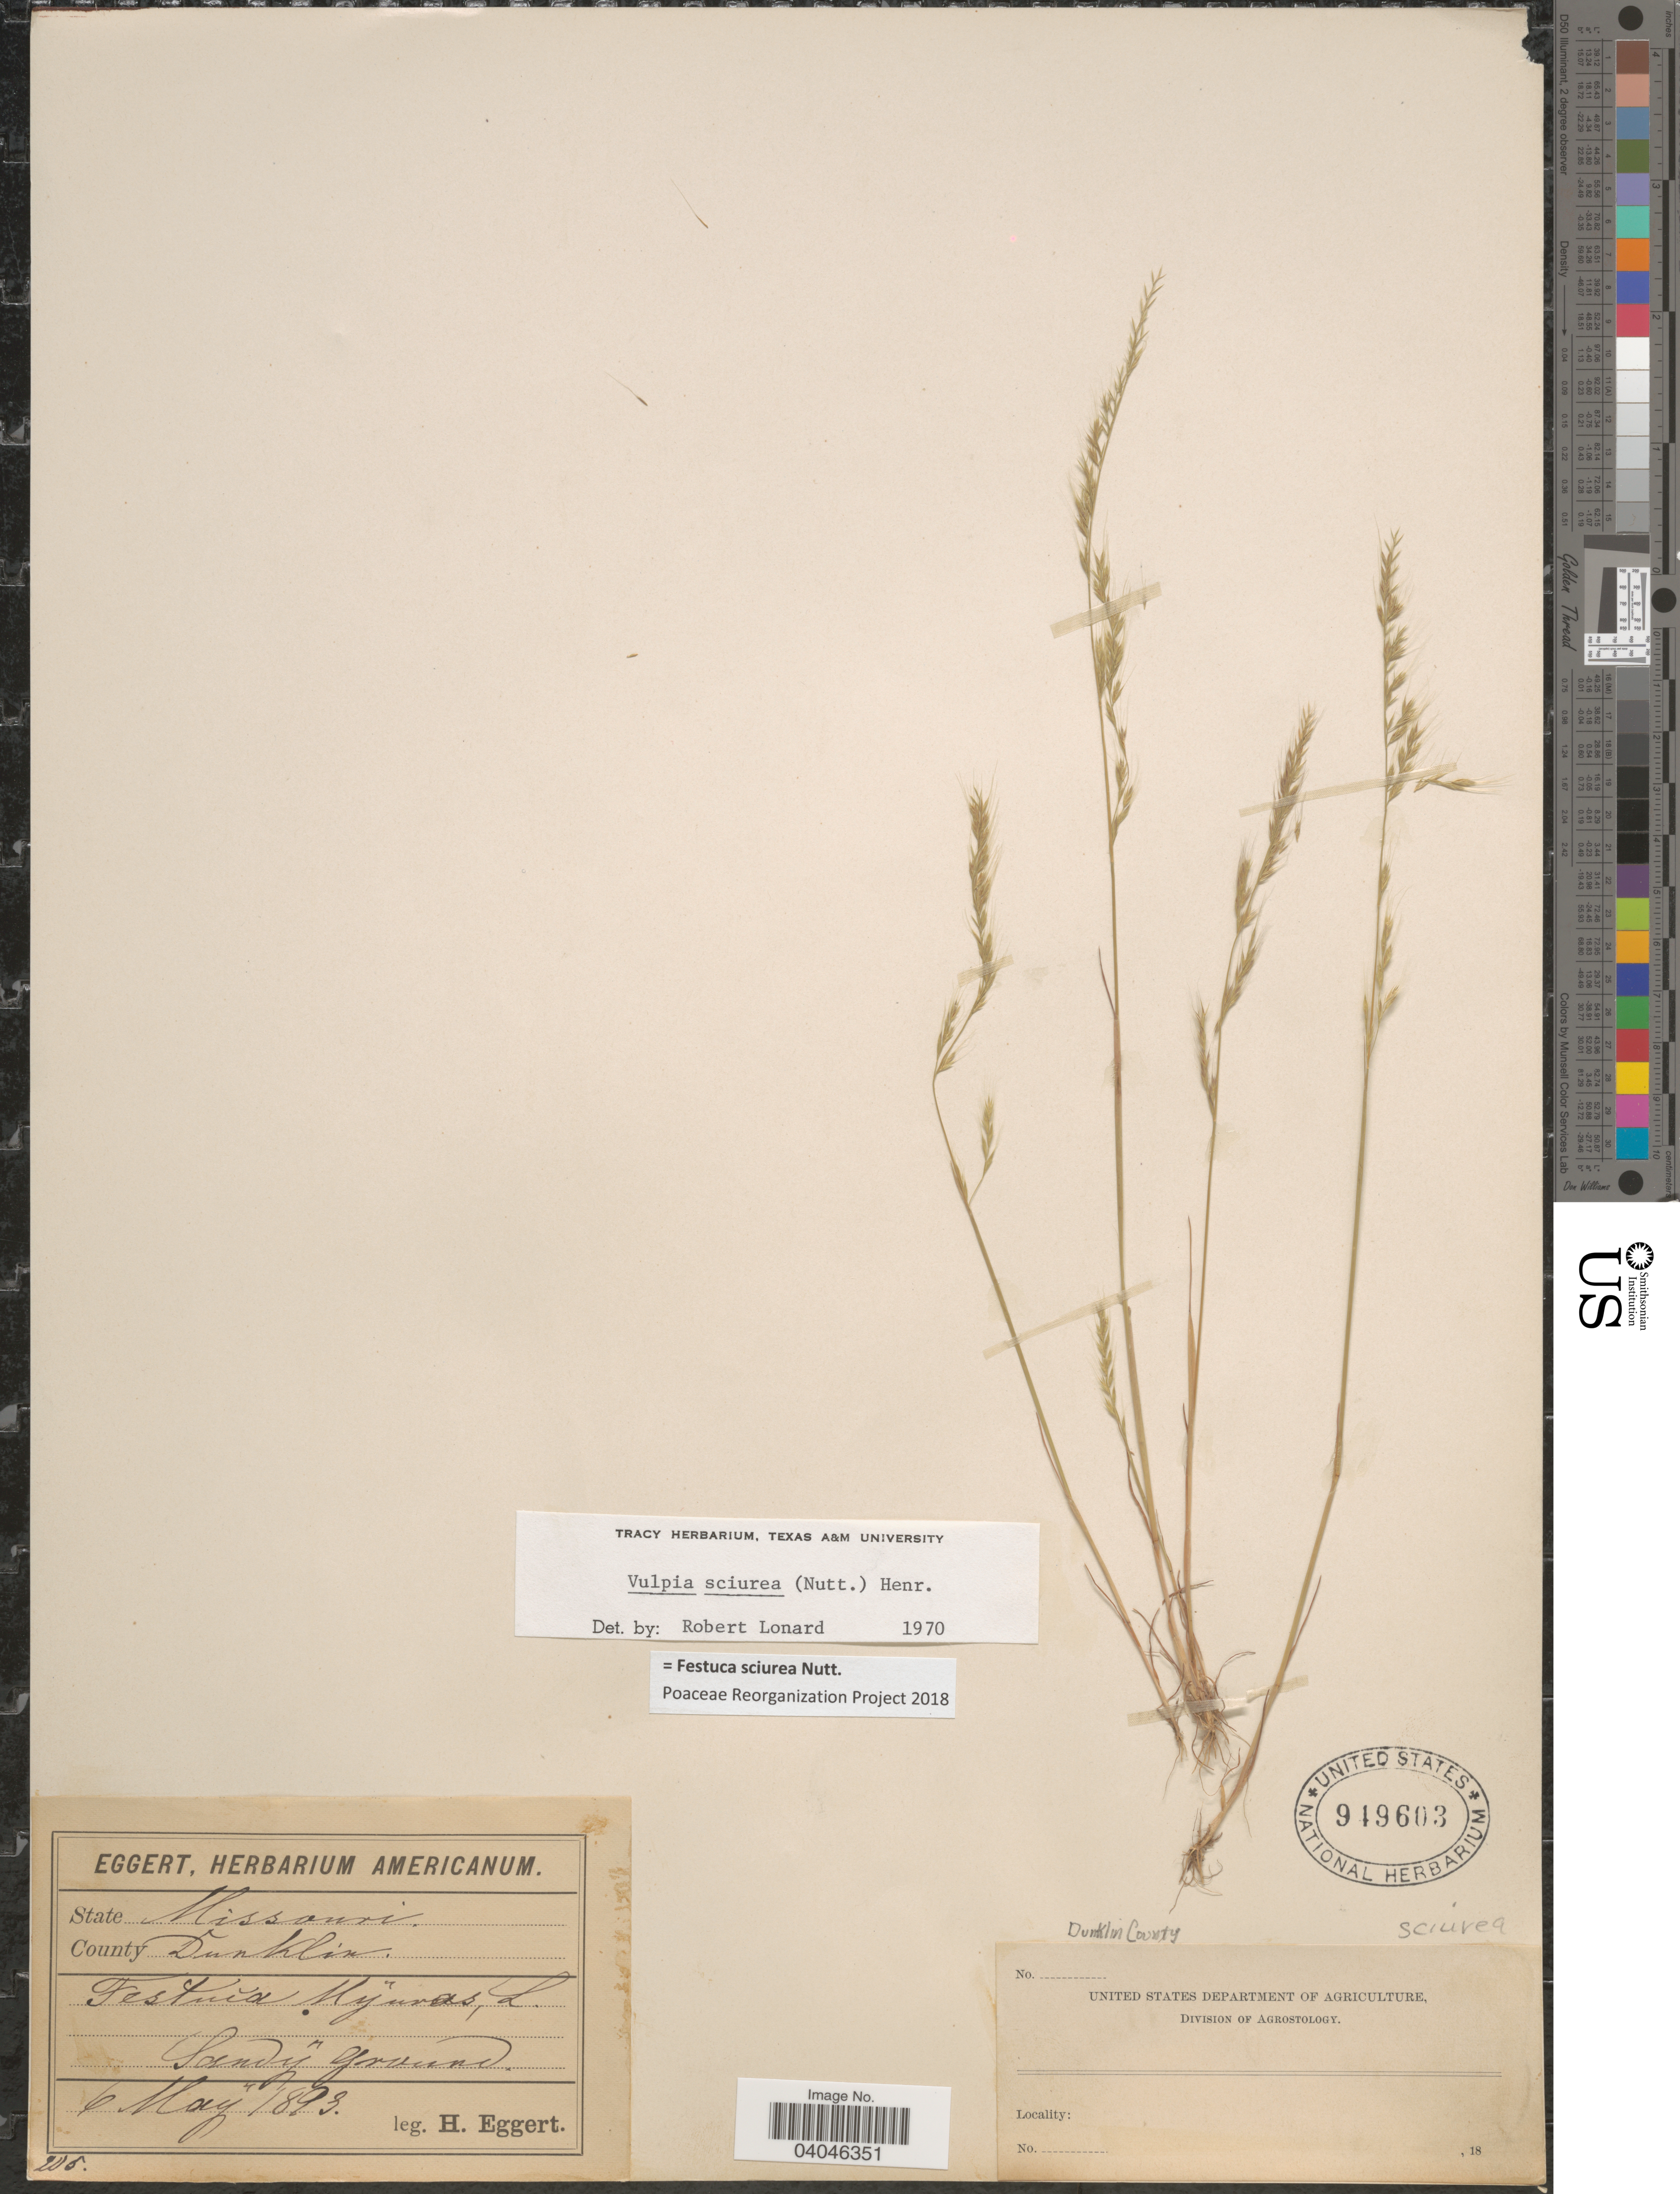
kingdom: Plantae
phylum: Tracheophyta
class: Liliopsida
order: Poales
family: Poaceae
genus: Festuca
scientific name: Festuca sciurea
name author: Nutt.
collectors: H. Eggert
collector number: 205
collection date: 1893-05-06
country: United States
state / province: Missouri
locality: County Dunklin.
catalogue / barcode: US 949603